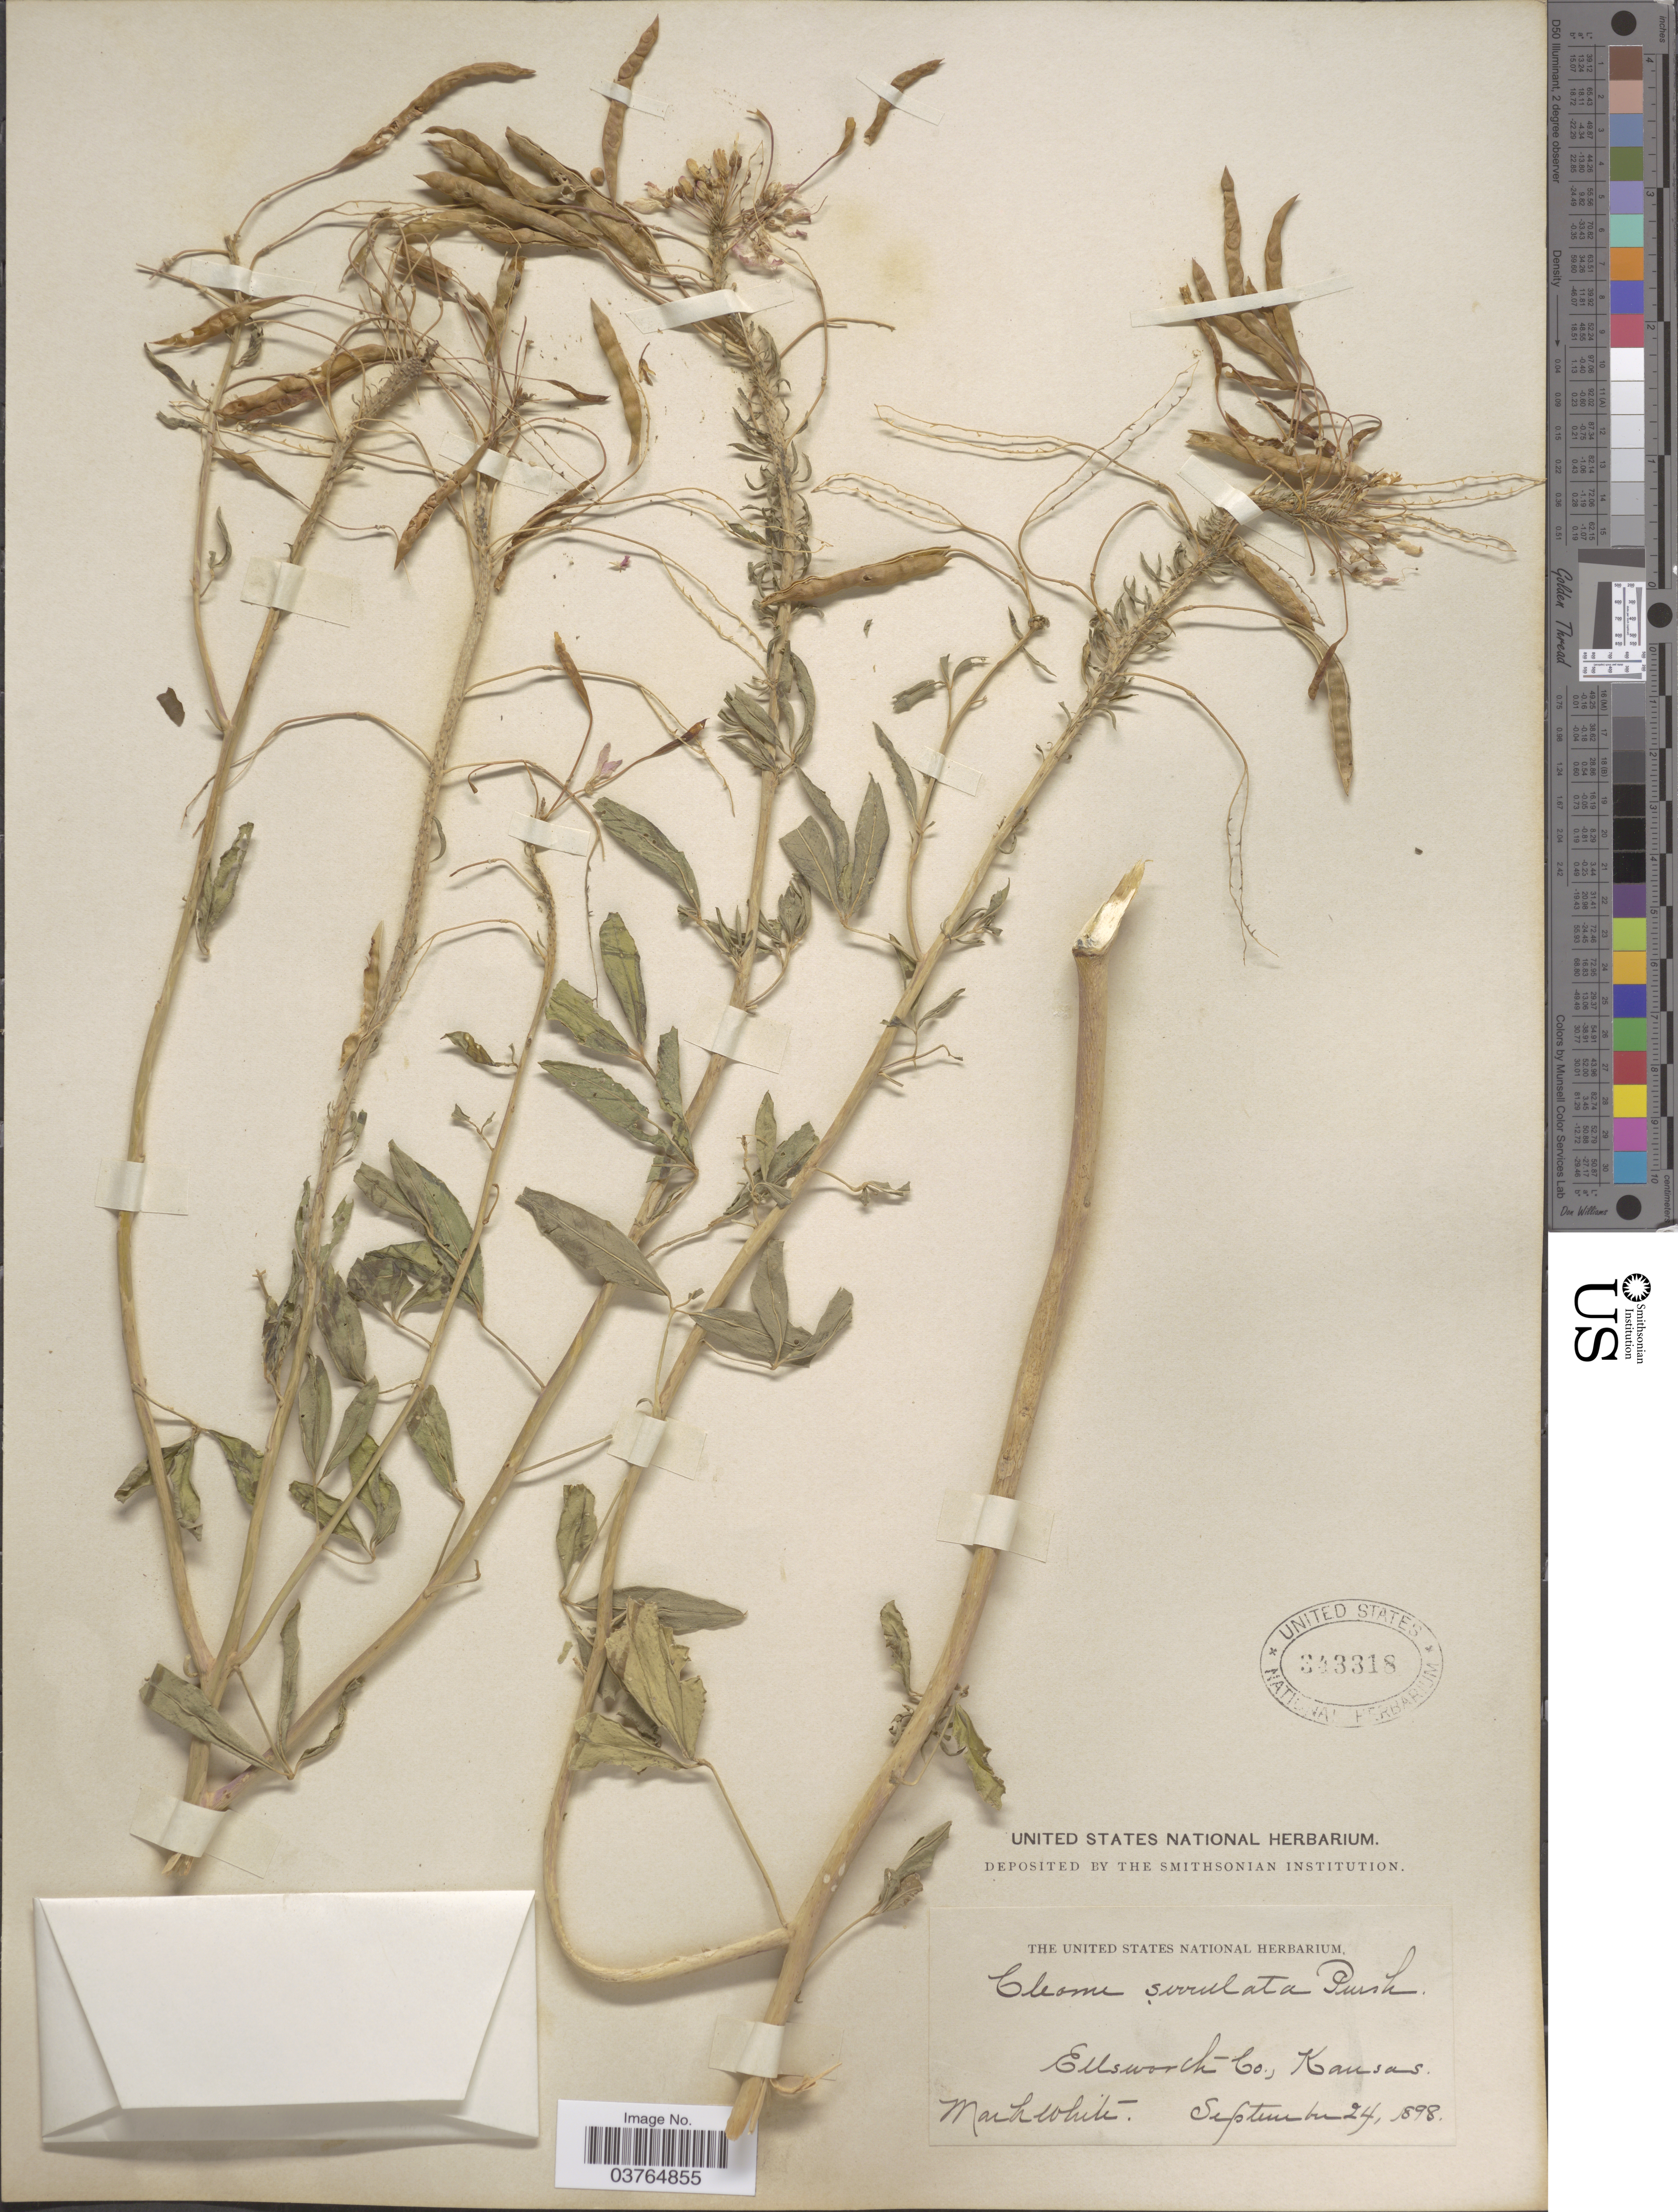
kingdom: Plantae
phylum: Tracheophyta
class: Magnoliopsida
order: Brassicales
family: Cleomaceae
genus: Cleomella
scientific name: Cleomella serrulata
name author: (Pursh) Roalson & J.C. Hall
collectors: M. White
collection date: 1898-09-24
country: United States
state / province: Kansas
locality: Ellsworth Co.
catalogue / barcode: US 343318